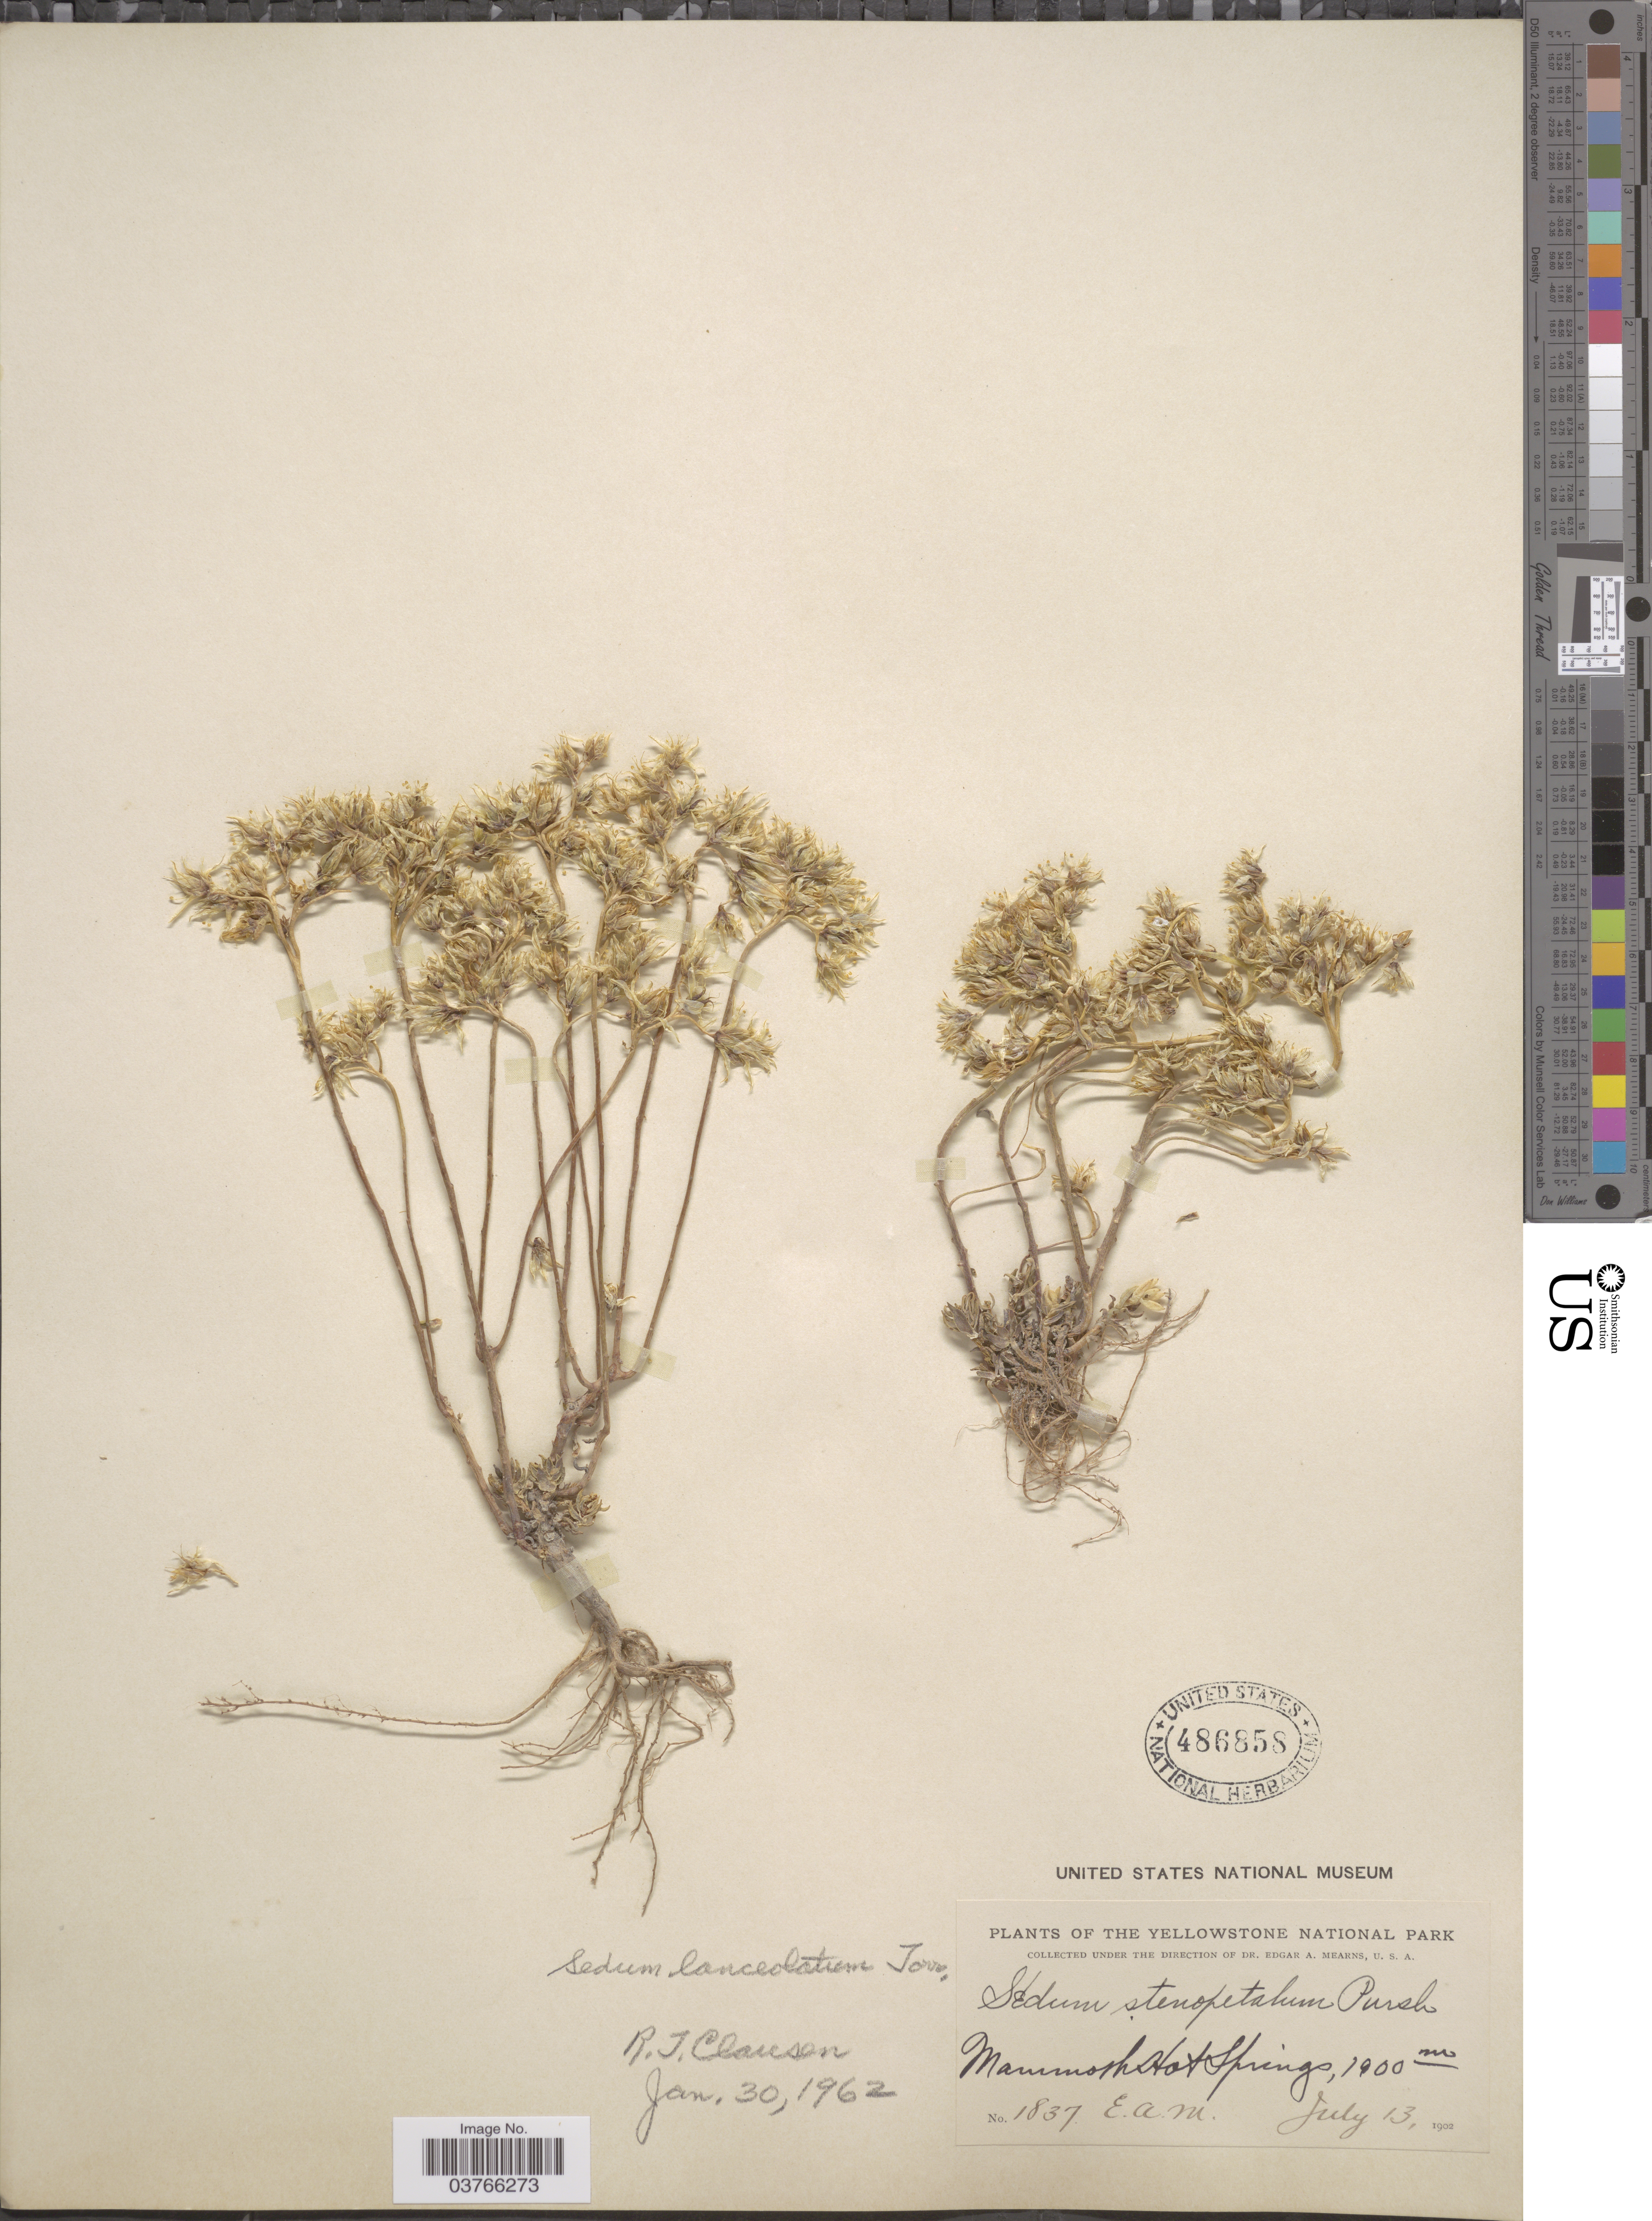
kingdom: Plantae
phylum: Tracheophyta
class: Magnoliopsida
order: Saxifragales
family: Crassulaceae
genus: Sedum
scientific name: Sedum lanceolatum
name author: Torr.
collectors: E. A. Mearns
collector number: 1837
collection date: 1902-07-13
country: United States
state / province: Wyoming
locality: The Yellowstone National Park. Mammoth Hot Springs.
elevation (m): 1900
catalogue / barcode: US 486858